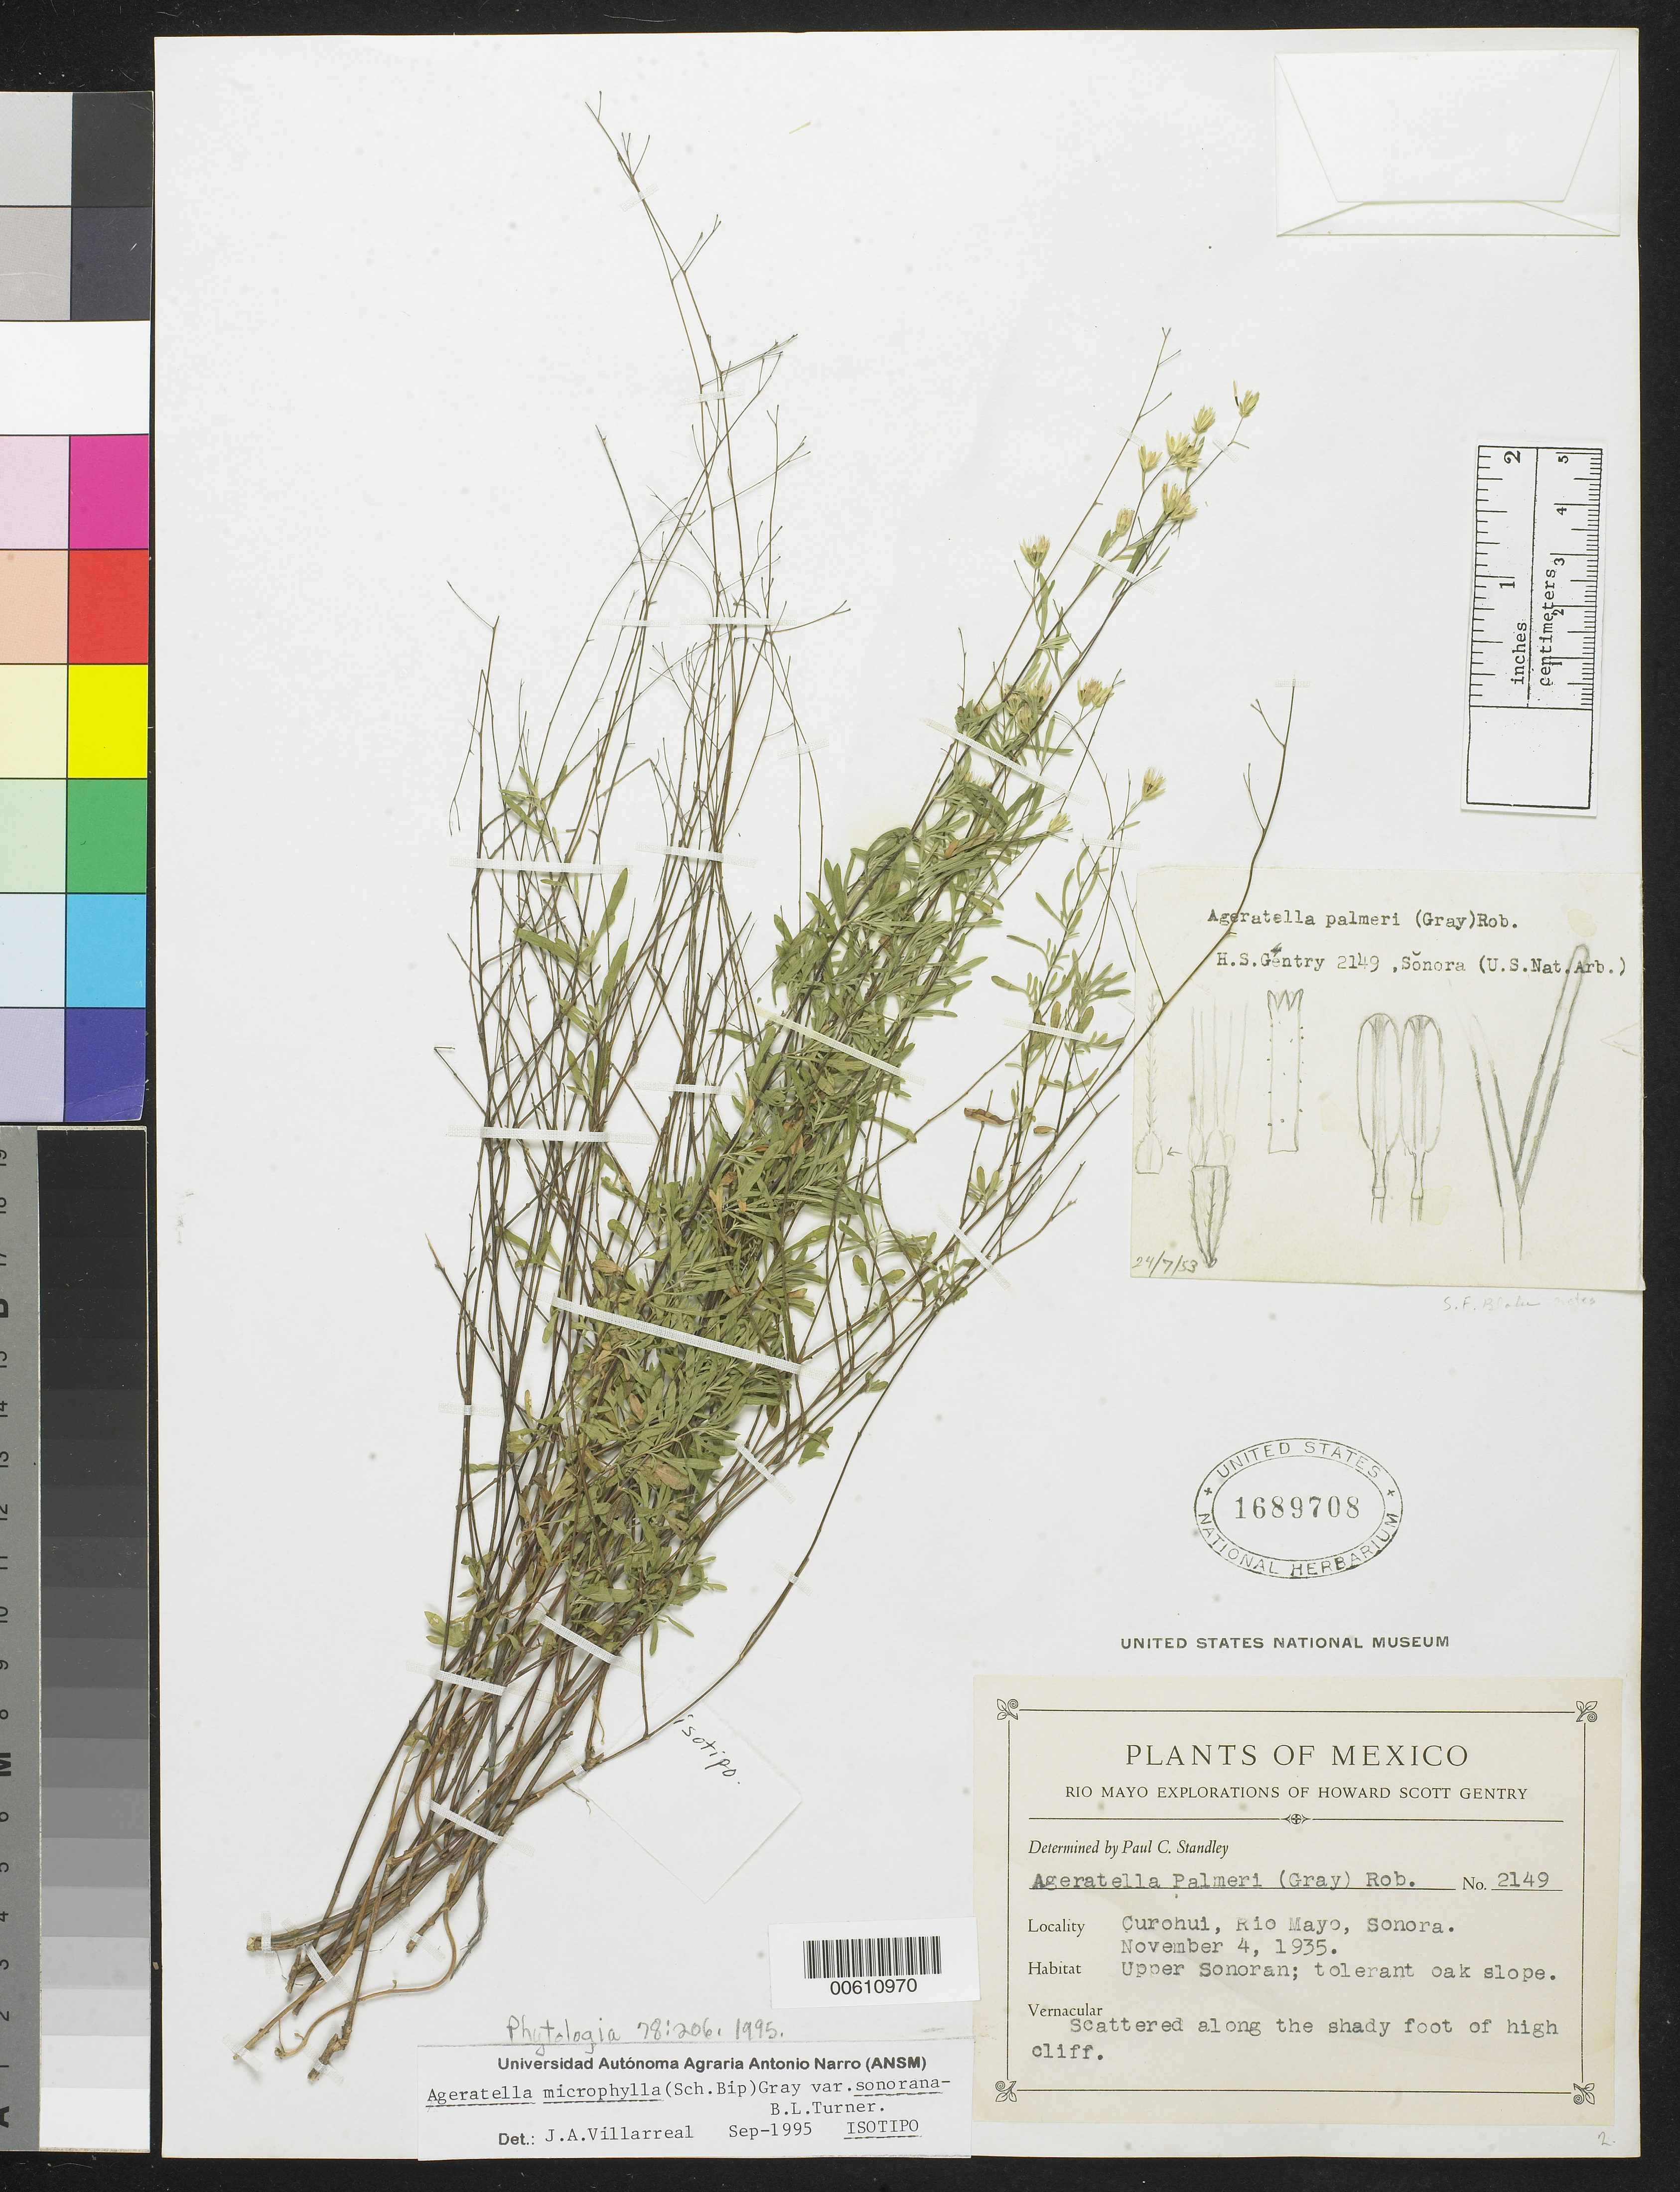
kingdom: Plantae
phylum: Tracheophyta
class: Magnoliopsida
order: Asterales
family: Asteraceae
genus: Ageratella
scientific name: Ageratella microphylla var. sonorana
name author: B.L. Turner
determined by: Villareal, J. A.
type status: Isotype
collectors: H. S. Gentry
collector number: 2149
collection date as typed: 04 Nov 1935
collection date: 1935-11-04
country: Mexico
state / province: Sonora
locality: Curohui, Rio Mayo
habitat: Along Shady foot of high cliff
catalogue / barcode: US 1689708